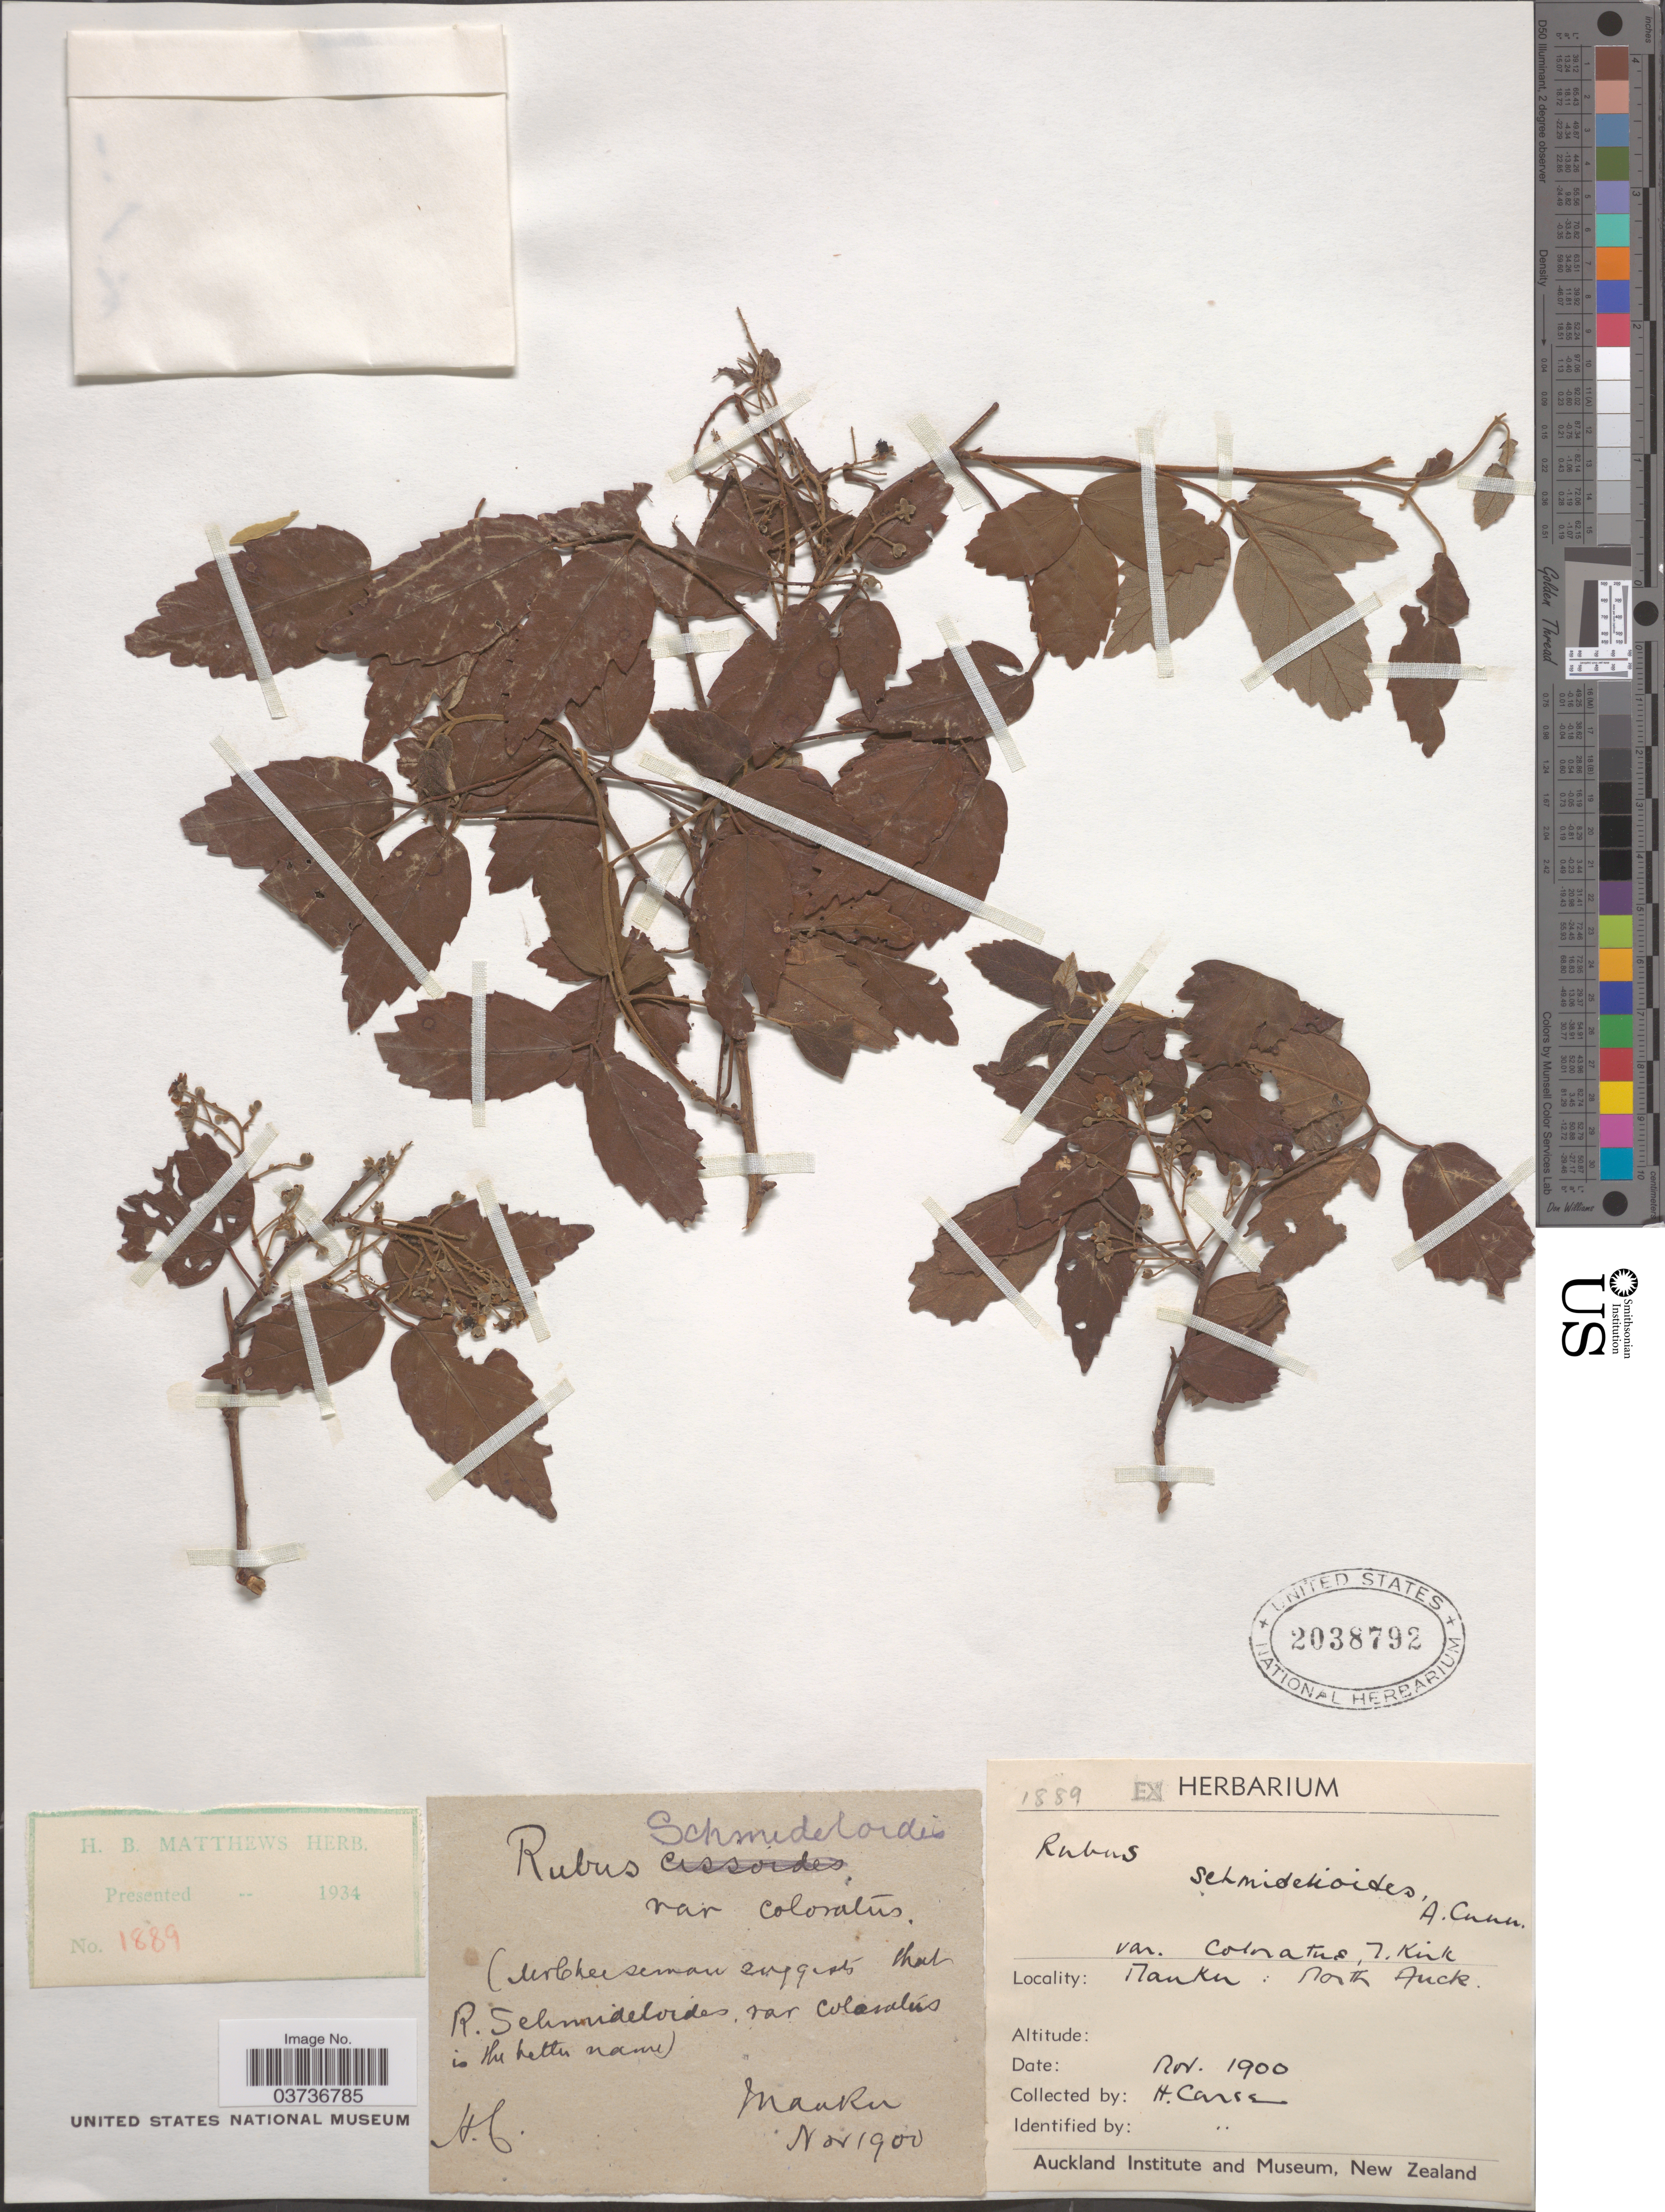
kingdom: Plantae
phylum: Tracheophyta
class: Magnoliopsida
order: Rosales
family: Rosaceae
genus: Rubus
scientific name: Rubus schmidelioides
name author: A. Cunn.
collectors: H. Carse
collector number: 1889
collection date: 1900-11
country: New Zealand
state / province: Auckland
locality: Manker: North Auck.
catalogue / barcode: US 2038792